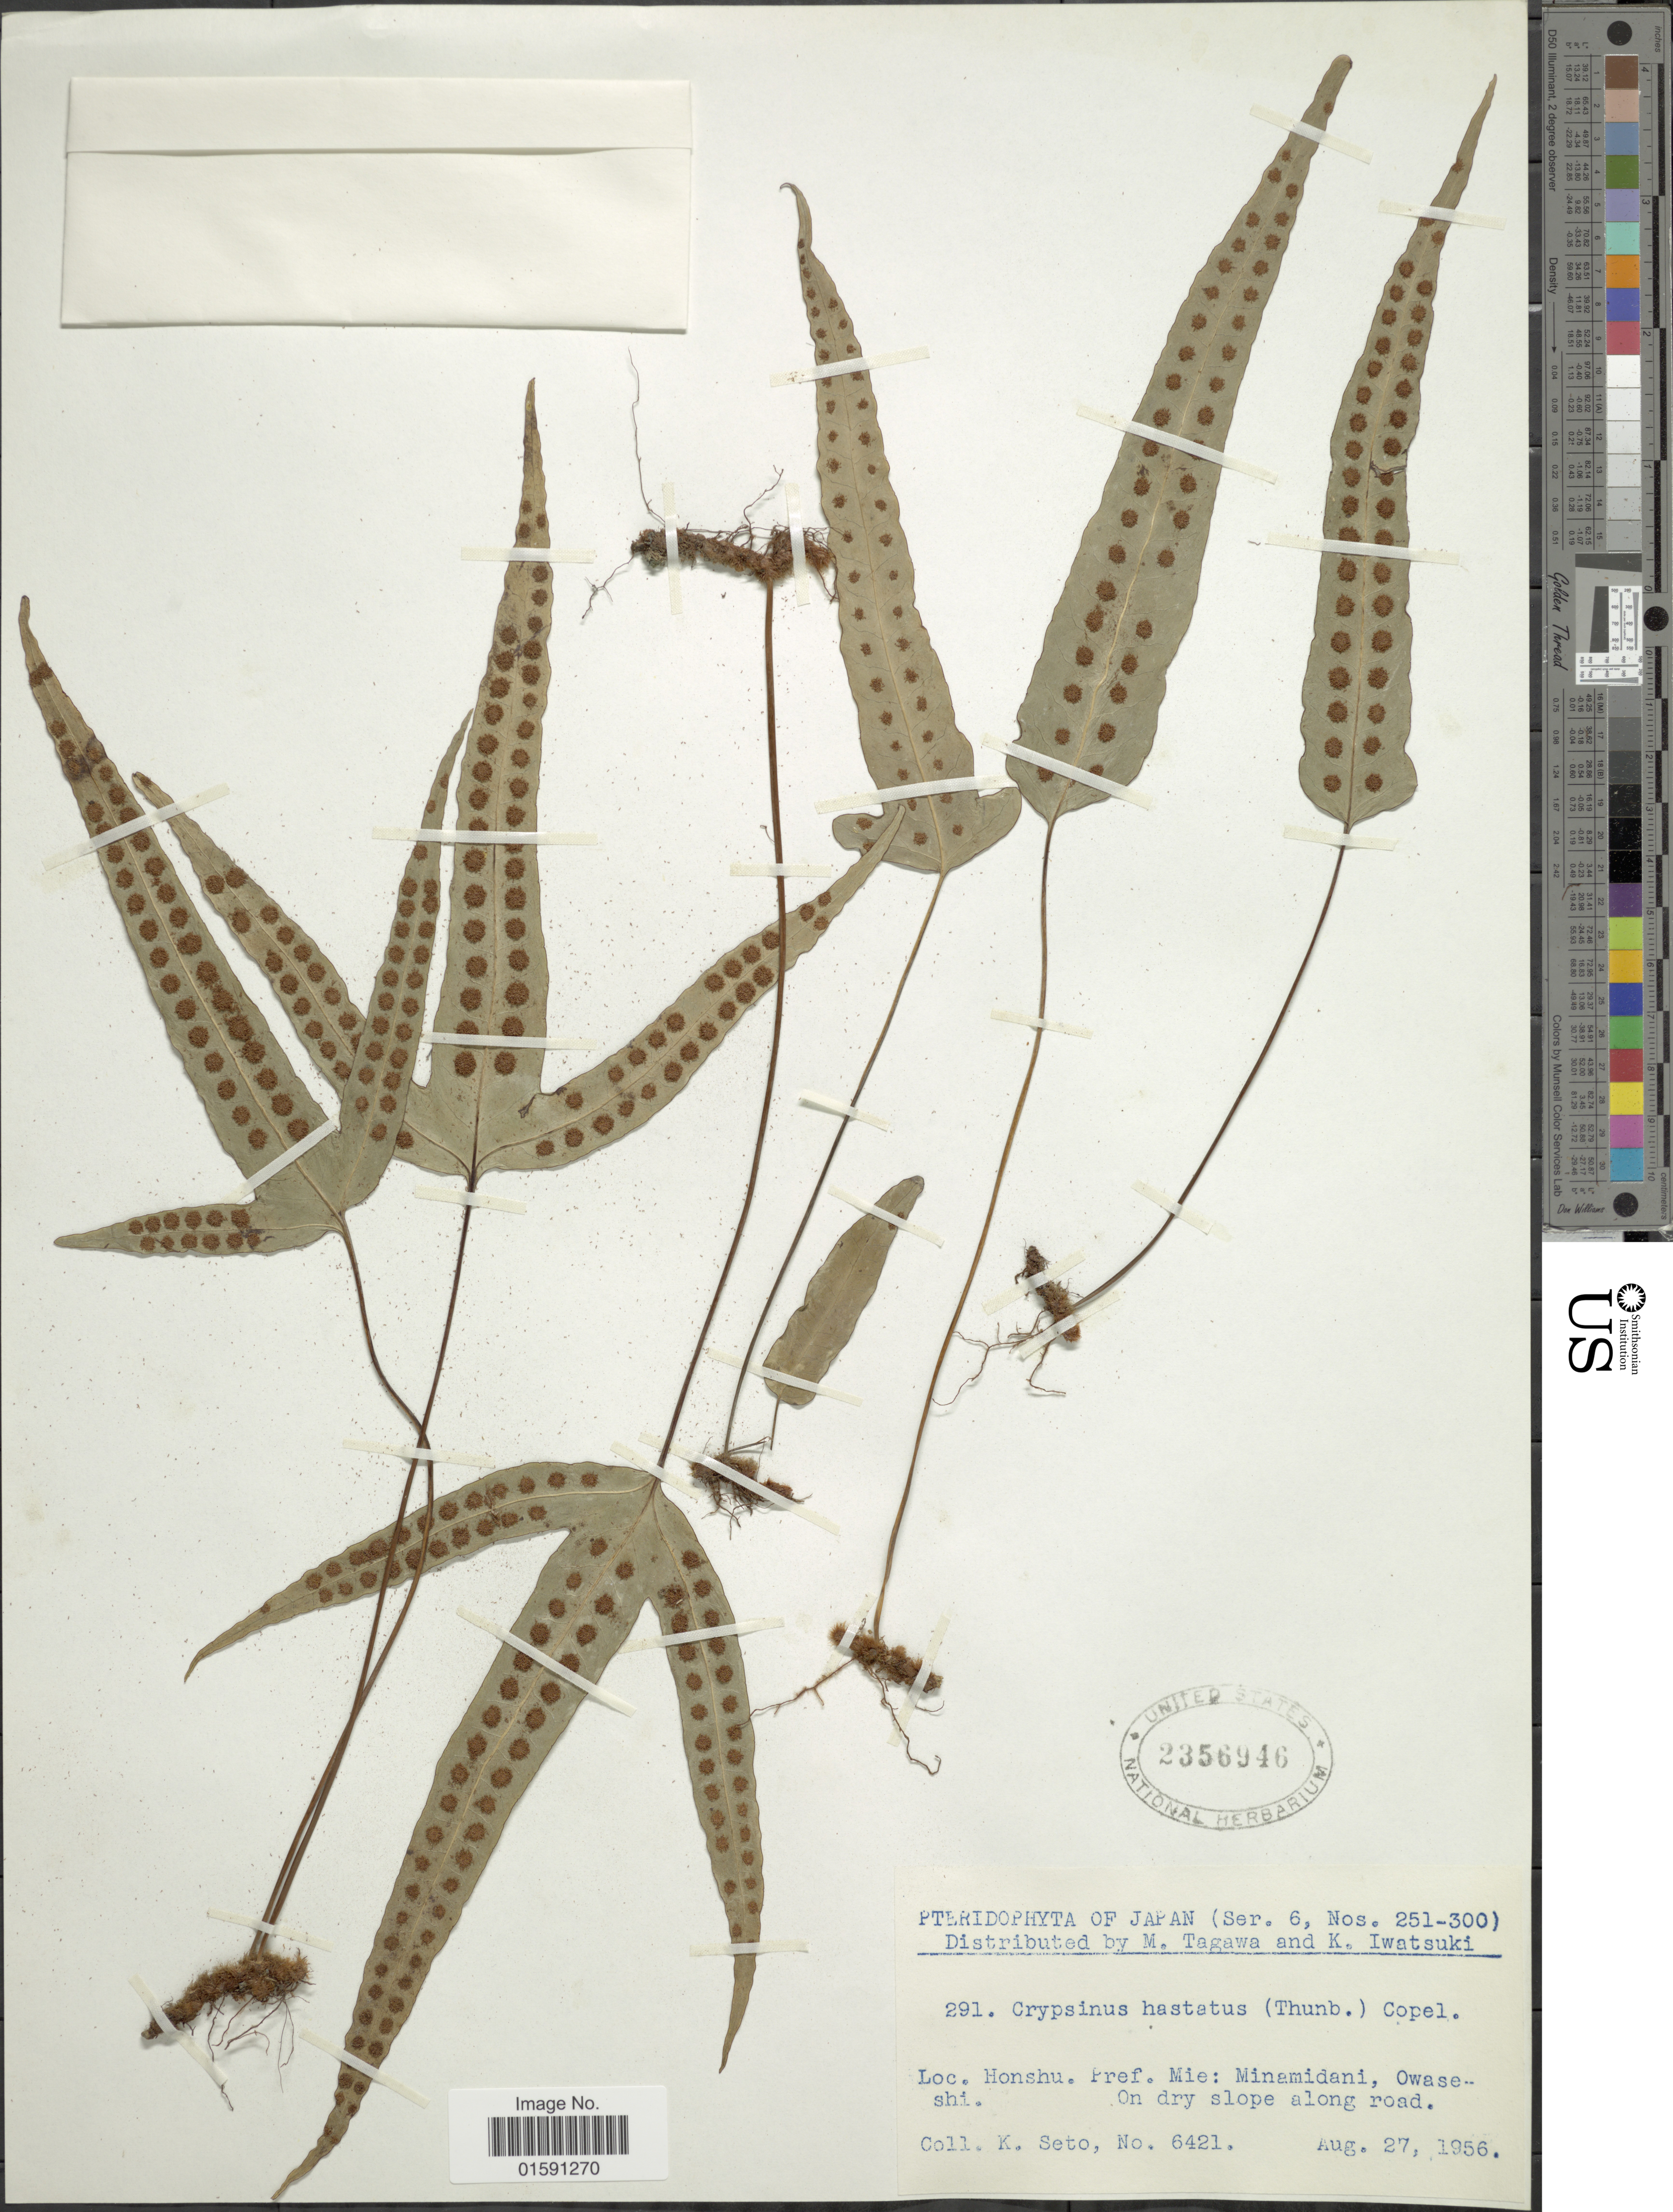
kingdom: Plantae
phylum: Tracheophyta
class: Polypodiopsida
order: Polypodiales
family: Polypodiaceae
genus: Selliguea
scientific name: Selliguea hastata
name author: (Thunb.) Fraser-Jenk.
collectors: K. Seto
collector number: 6421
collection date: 1956-08-27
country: Japan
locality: Honshu. Pref. Mie: Minamidani, Owase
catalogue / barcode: US 2356946